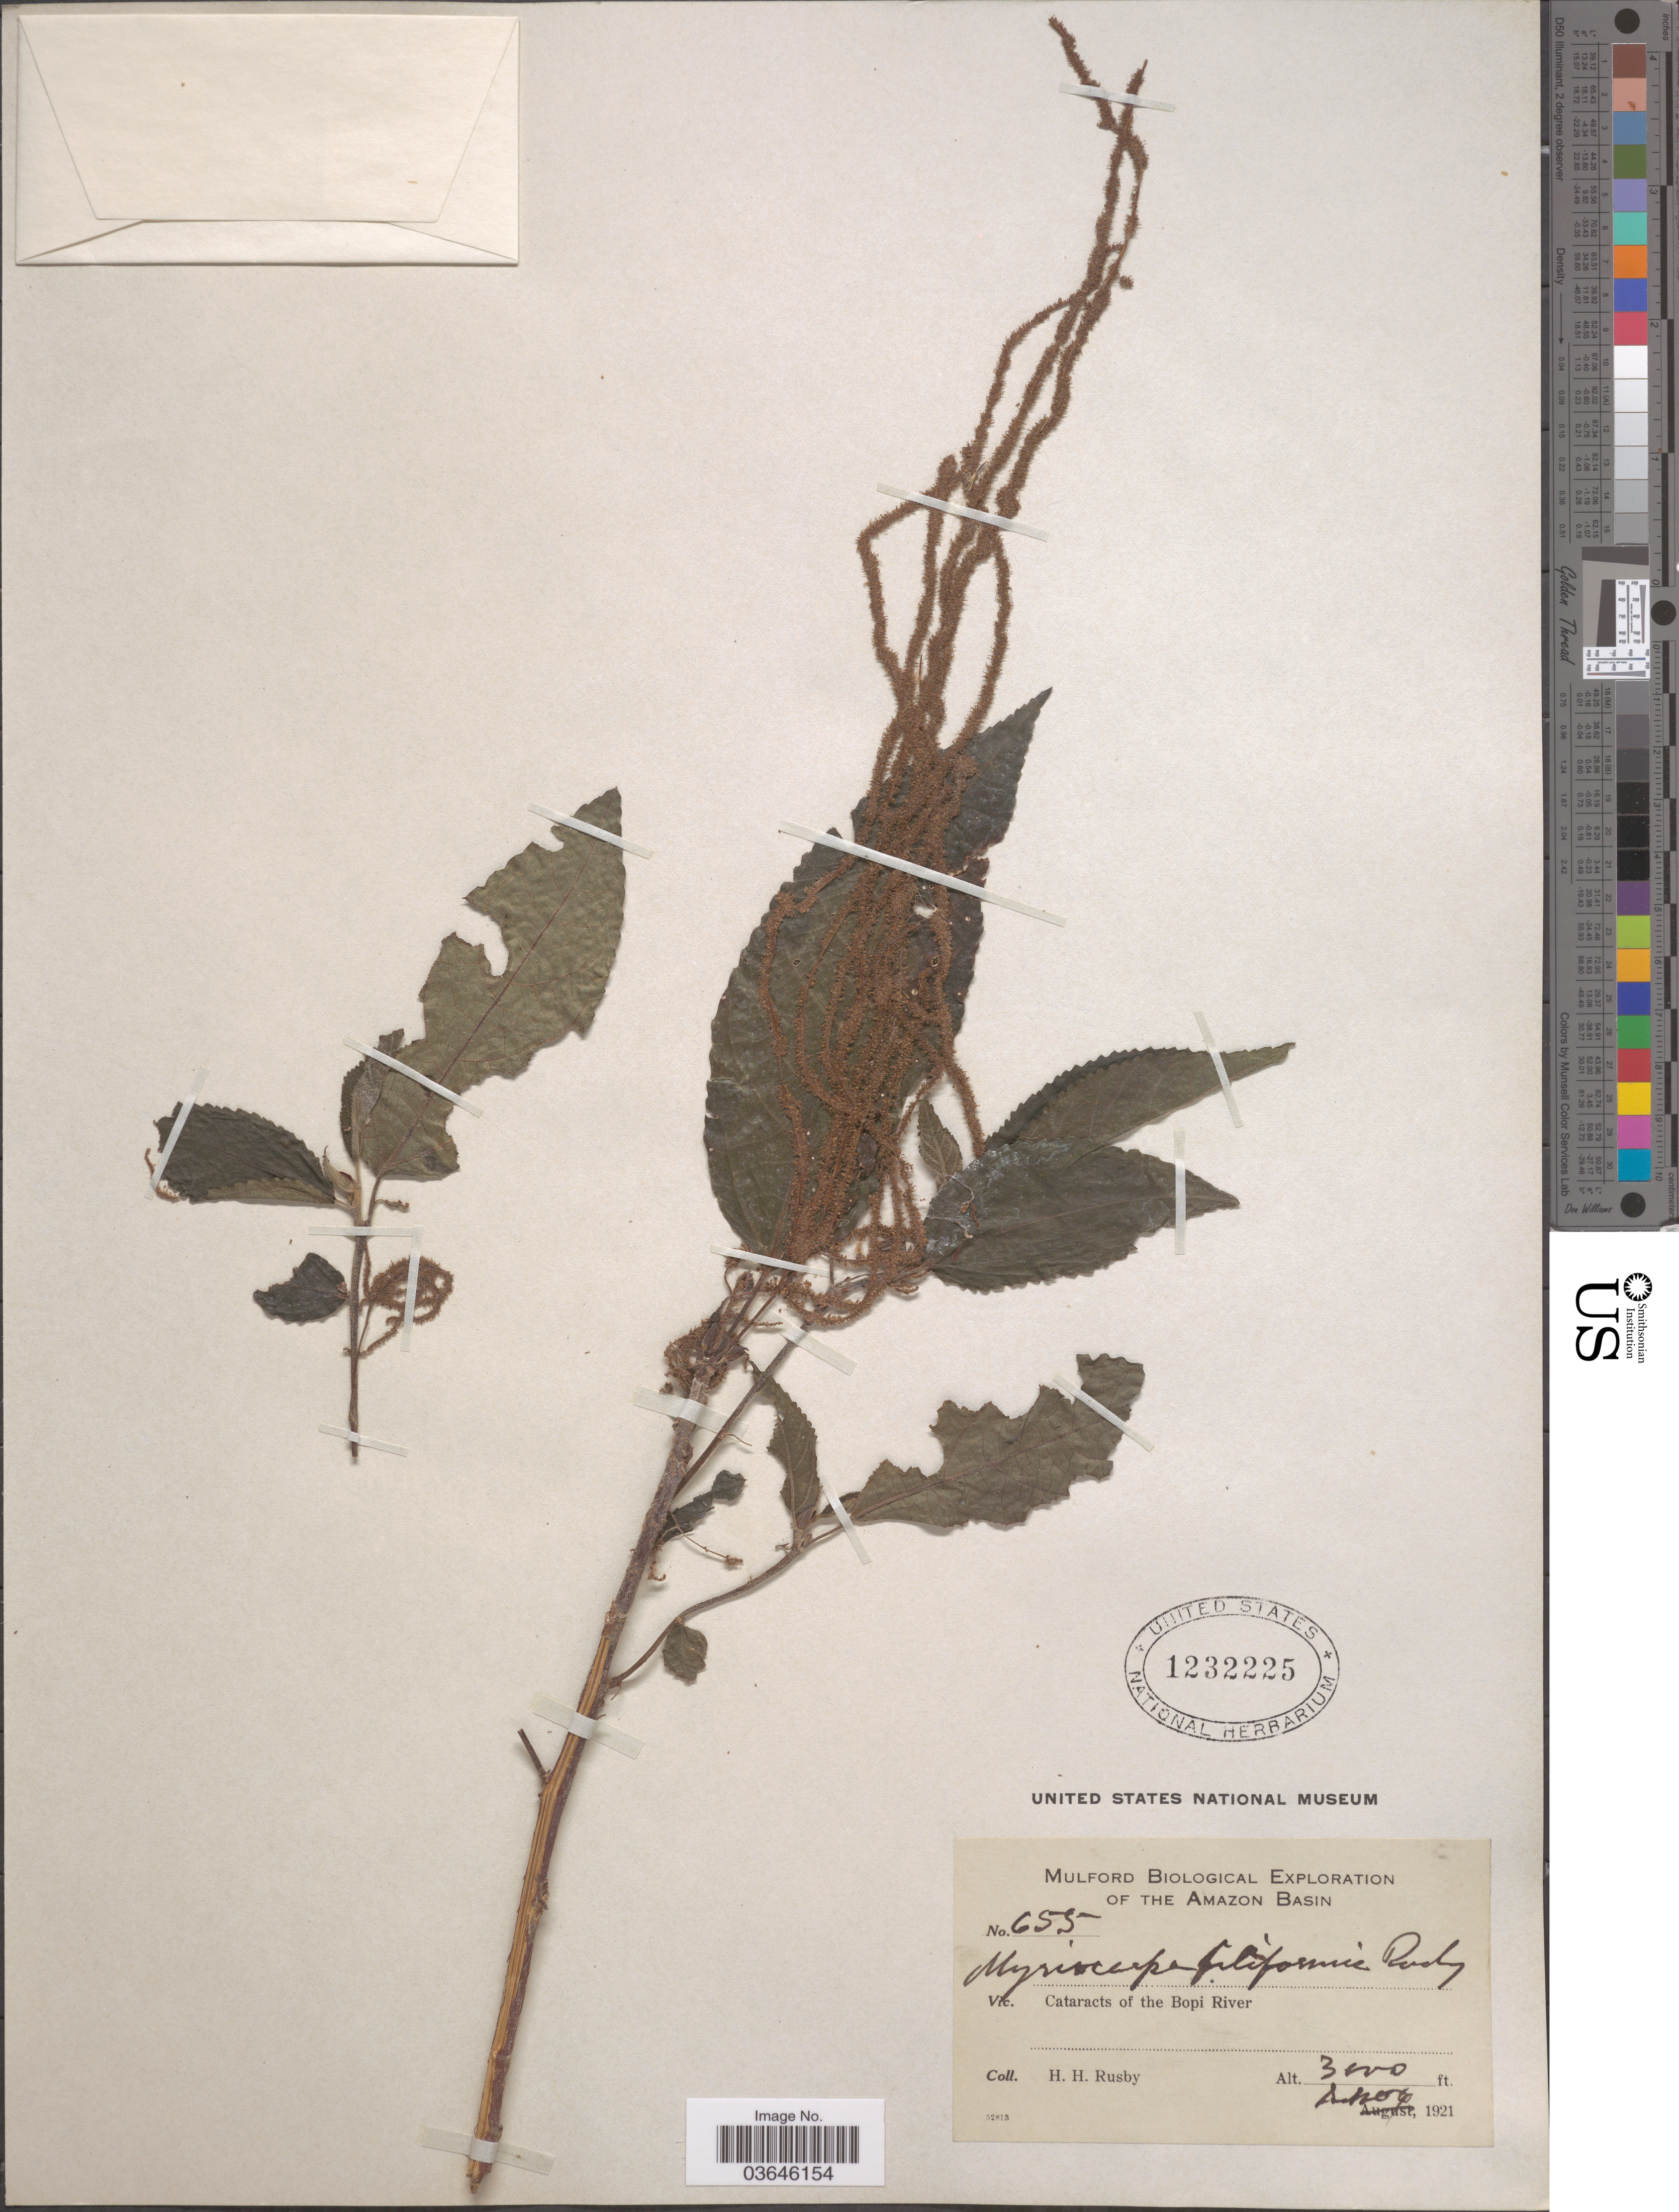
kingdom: Plantae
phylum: Tracheophyta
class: Magnoliopsida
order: Rosales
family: Urticaceae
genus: Myriocarpa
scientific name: Myriocarpa filiformis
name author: Rusby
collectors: H. H. Rusby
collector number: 655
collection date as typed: Sept. 6, 1921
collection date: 1921-09-06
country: Bolivia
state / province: La Paz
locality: Cataracts of the Bopi River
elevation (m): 914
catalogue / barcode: US 1232225